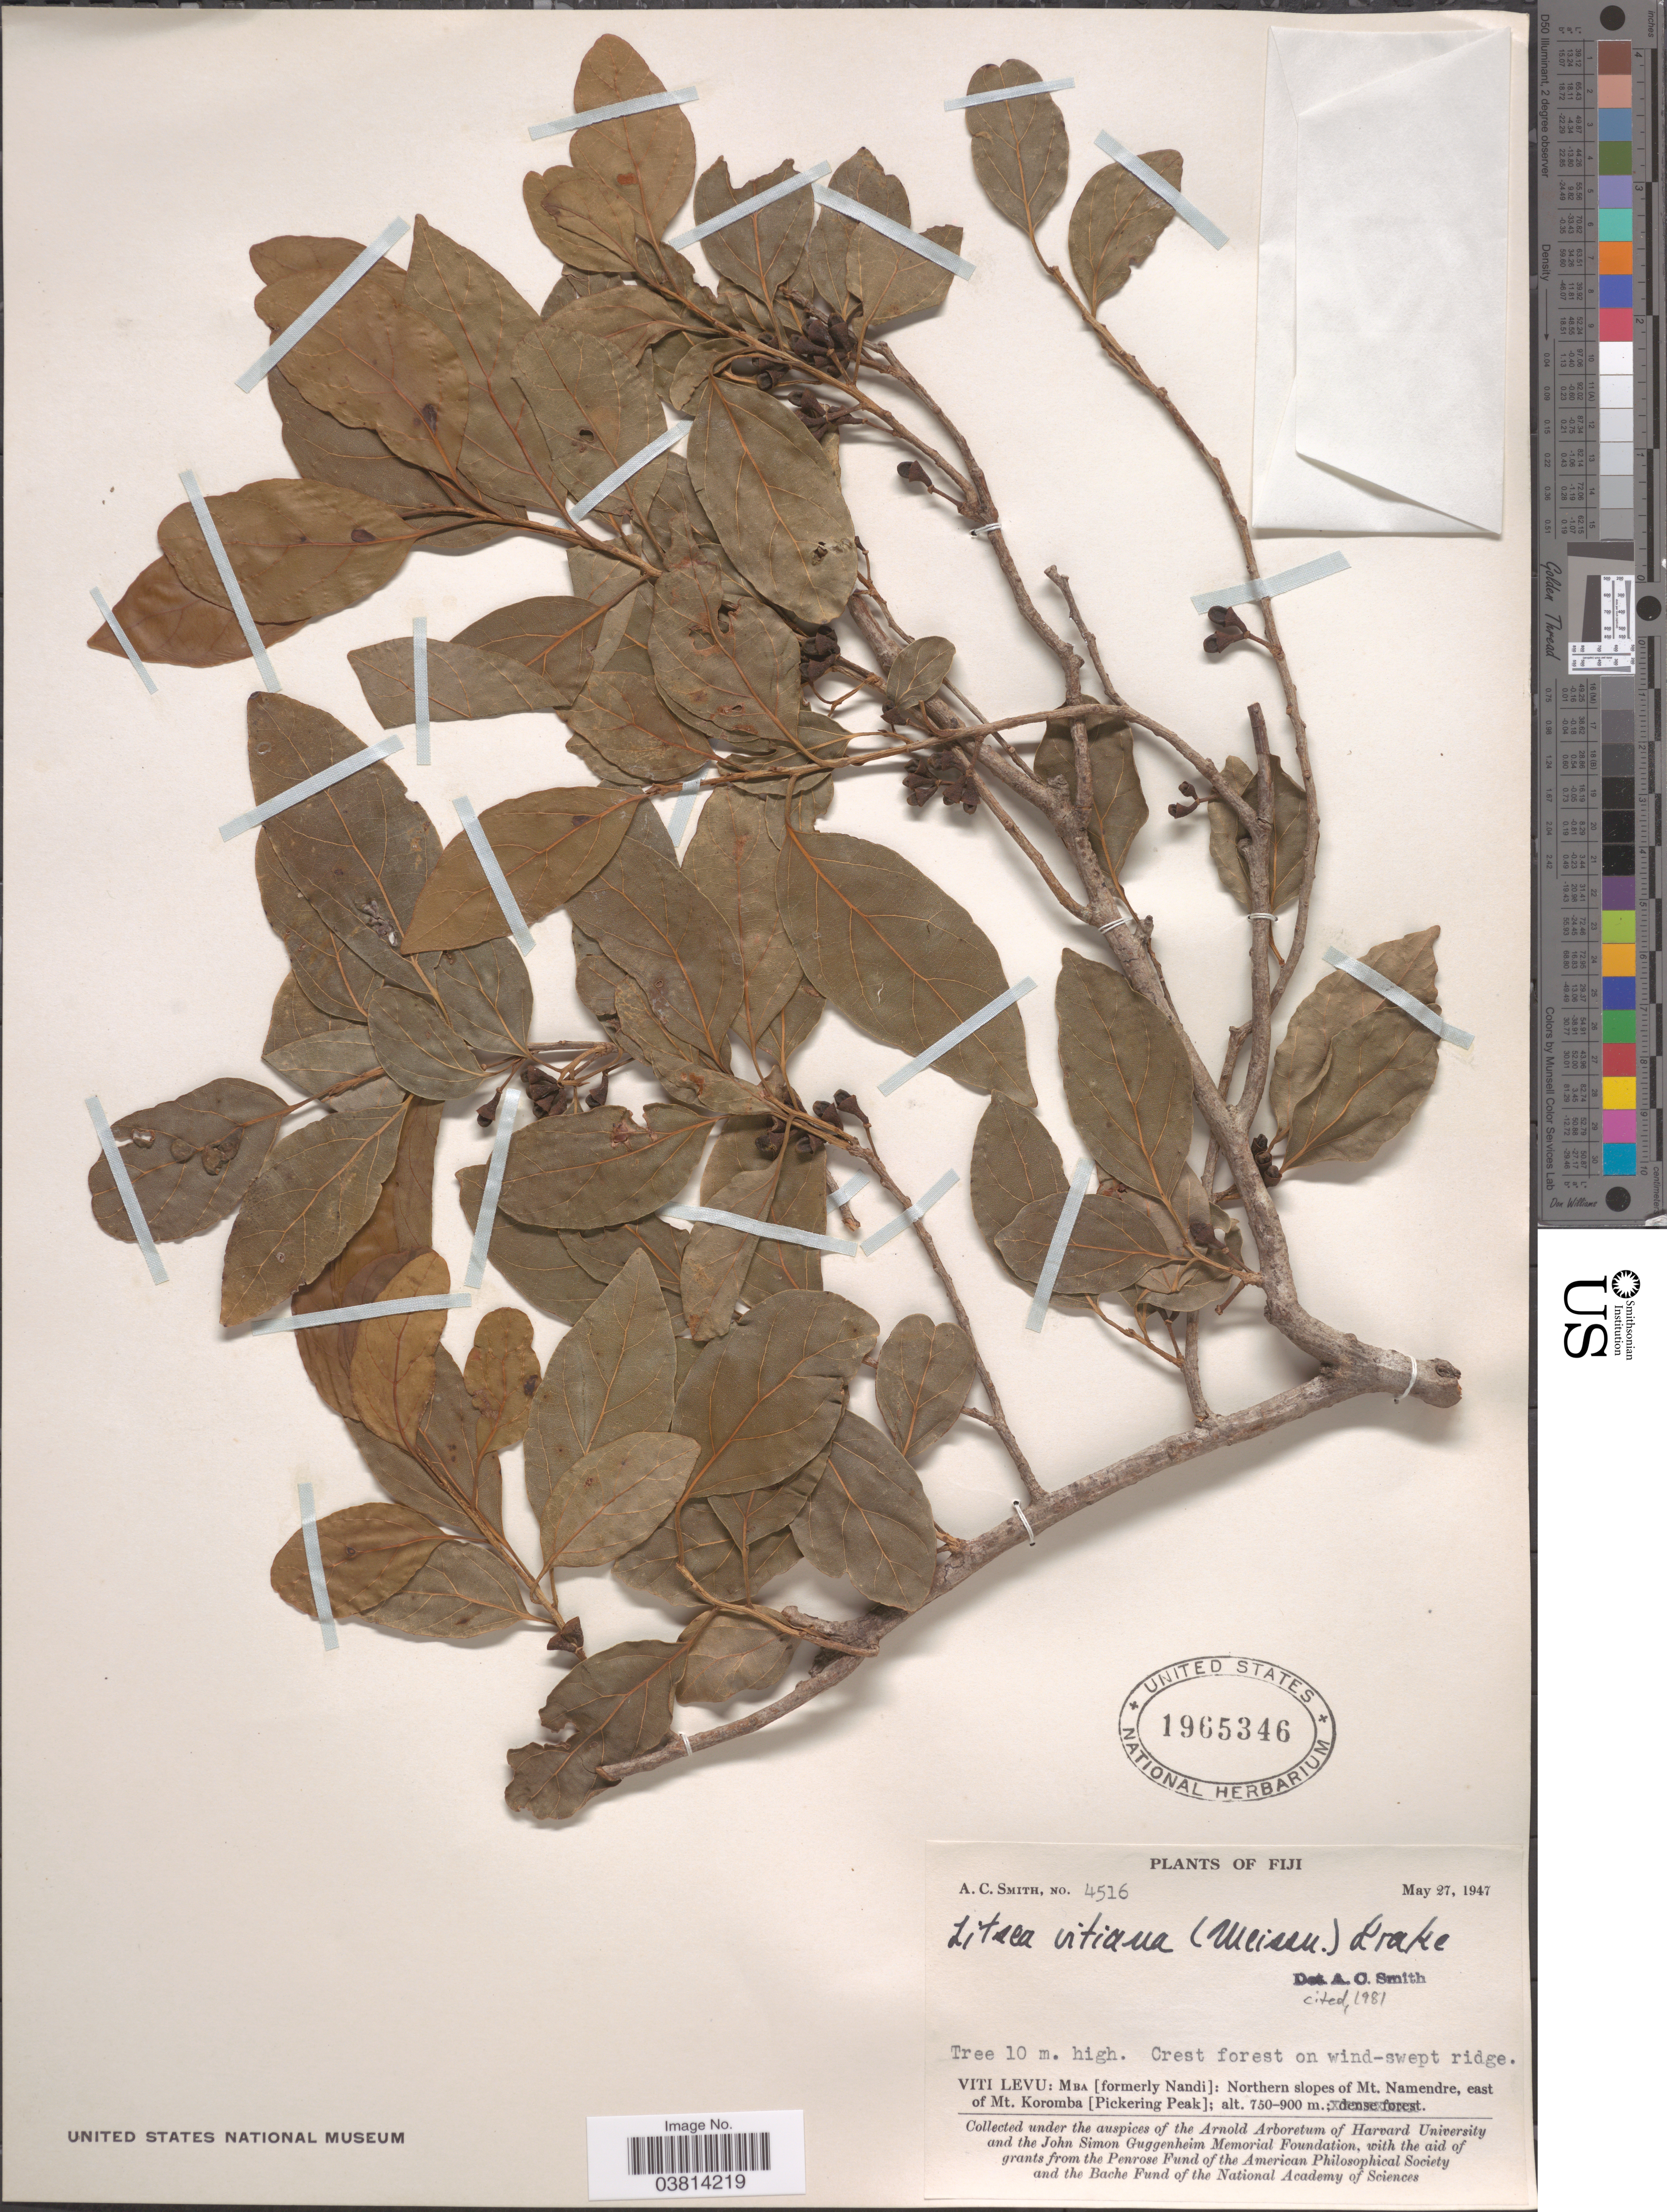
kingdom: Plantae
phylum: Tracheophyta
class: Magnoliopsida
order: Laurales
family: Lauraceae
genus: Litsea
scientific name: Litsea vitiana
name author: (Meisn.) Drake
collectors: A. C. Smith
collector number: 4516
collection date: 1947-05-27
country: Fiji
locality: On wind-swept ridge. Viti Levu: Mba [formerly Nandi]: Northern slopes of Mt. Namendre, east of Mt. Koromba [Pickering Peak].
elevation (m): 750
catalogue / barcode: US 1965346